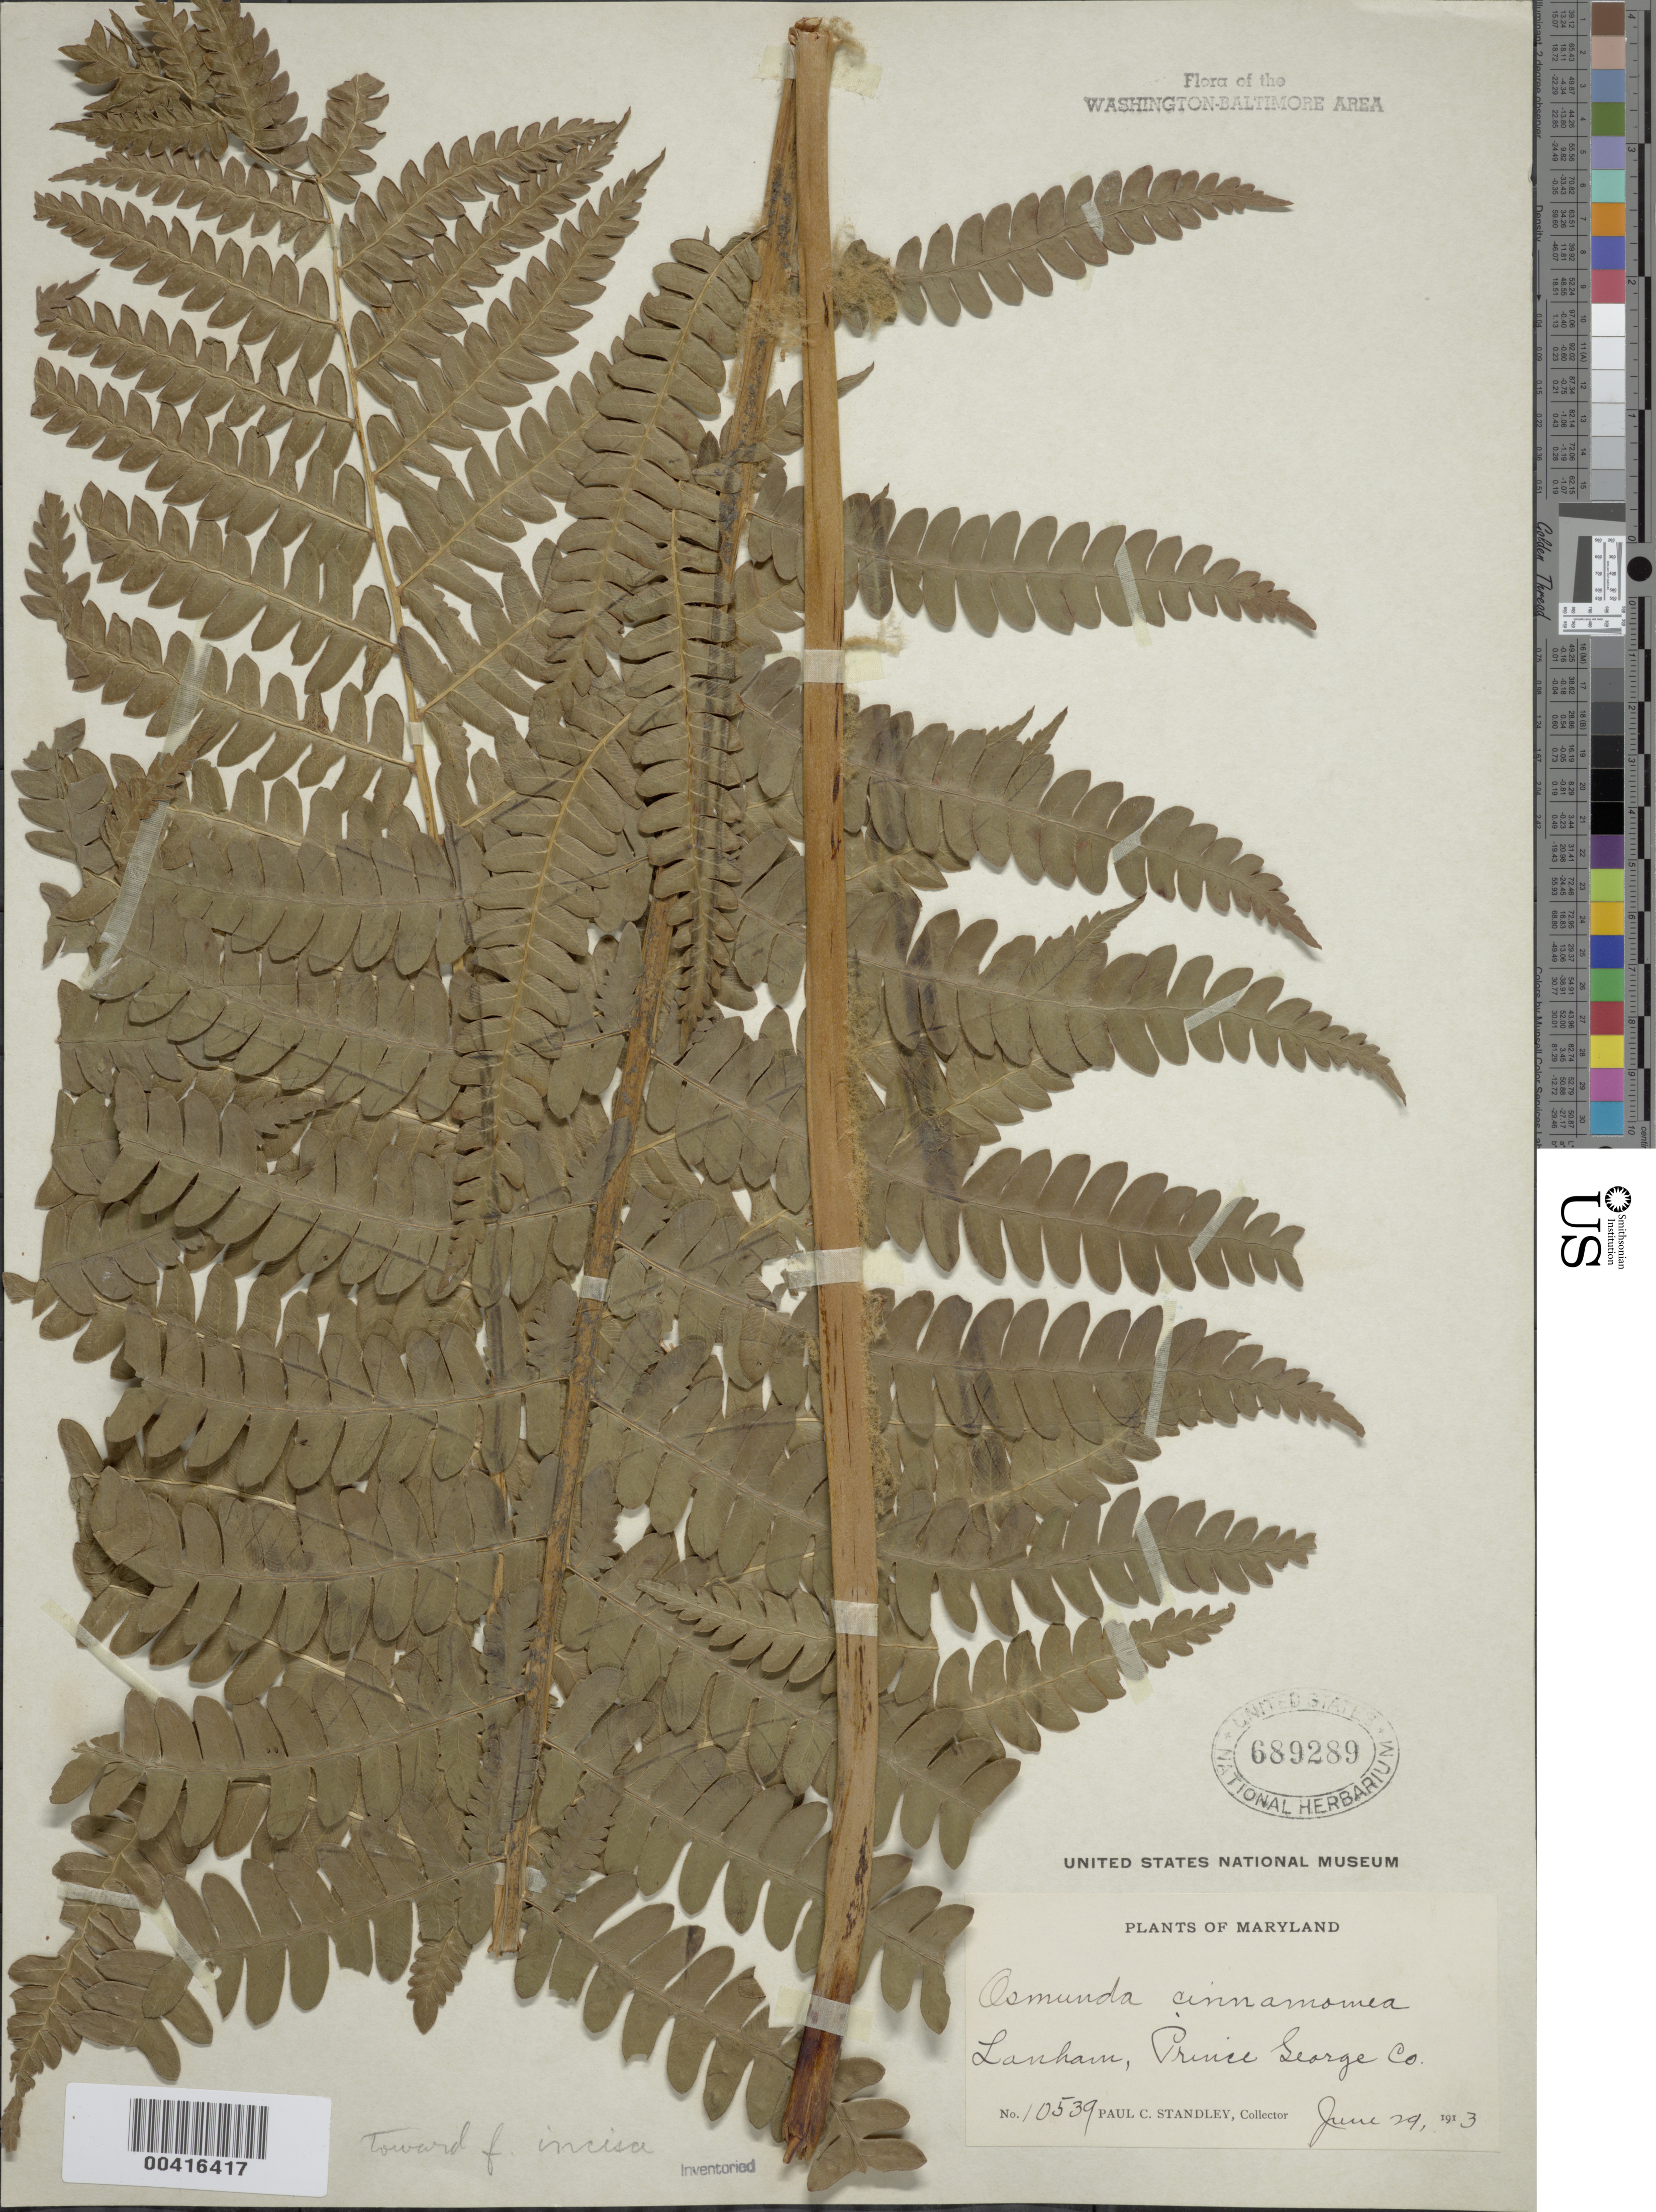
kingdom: Plantae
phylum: Tracheophyta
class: Polypodiopsida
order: Osmundales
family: Osmundaceae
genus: Osmundastrum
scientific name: Osmundastrum cinnamomeum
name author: (L.) C. Presl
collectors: P. C. Standley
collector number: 10539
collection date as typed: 29 Jun 1913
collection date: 1913-06-29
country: United States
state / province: Maryland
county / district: Prince George's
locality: Lanham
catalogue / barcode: US 689289